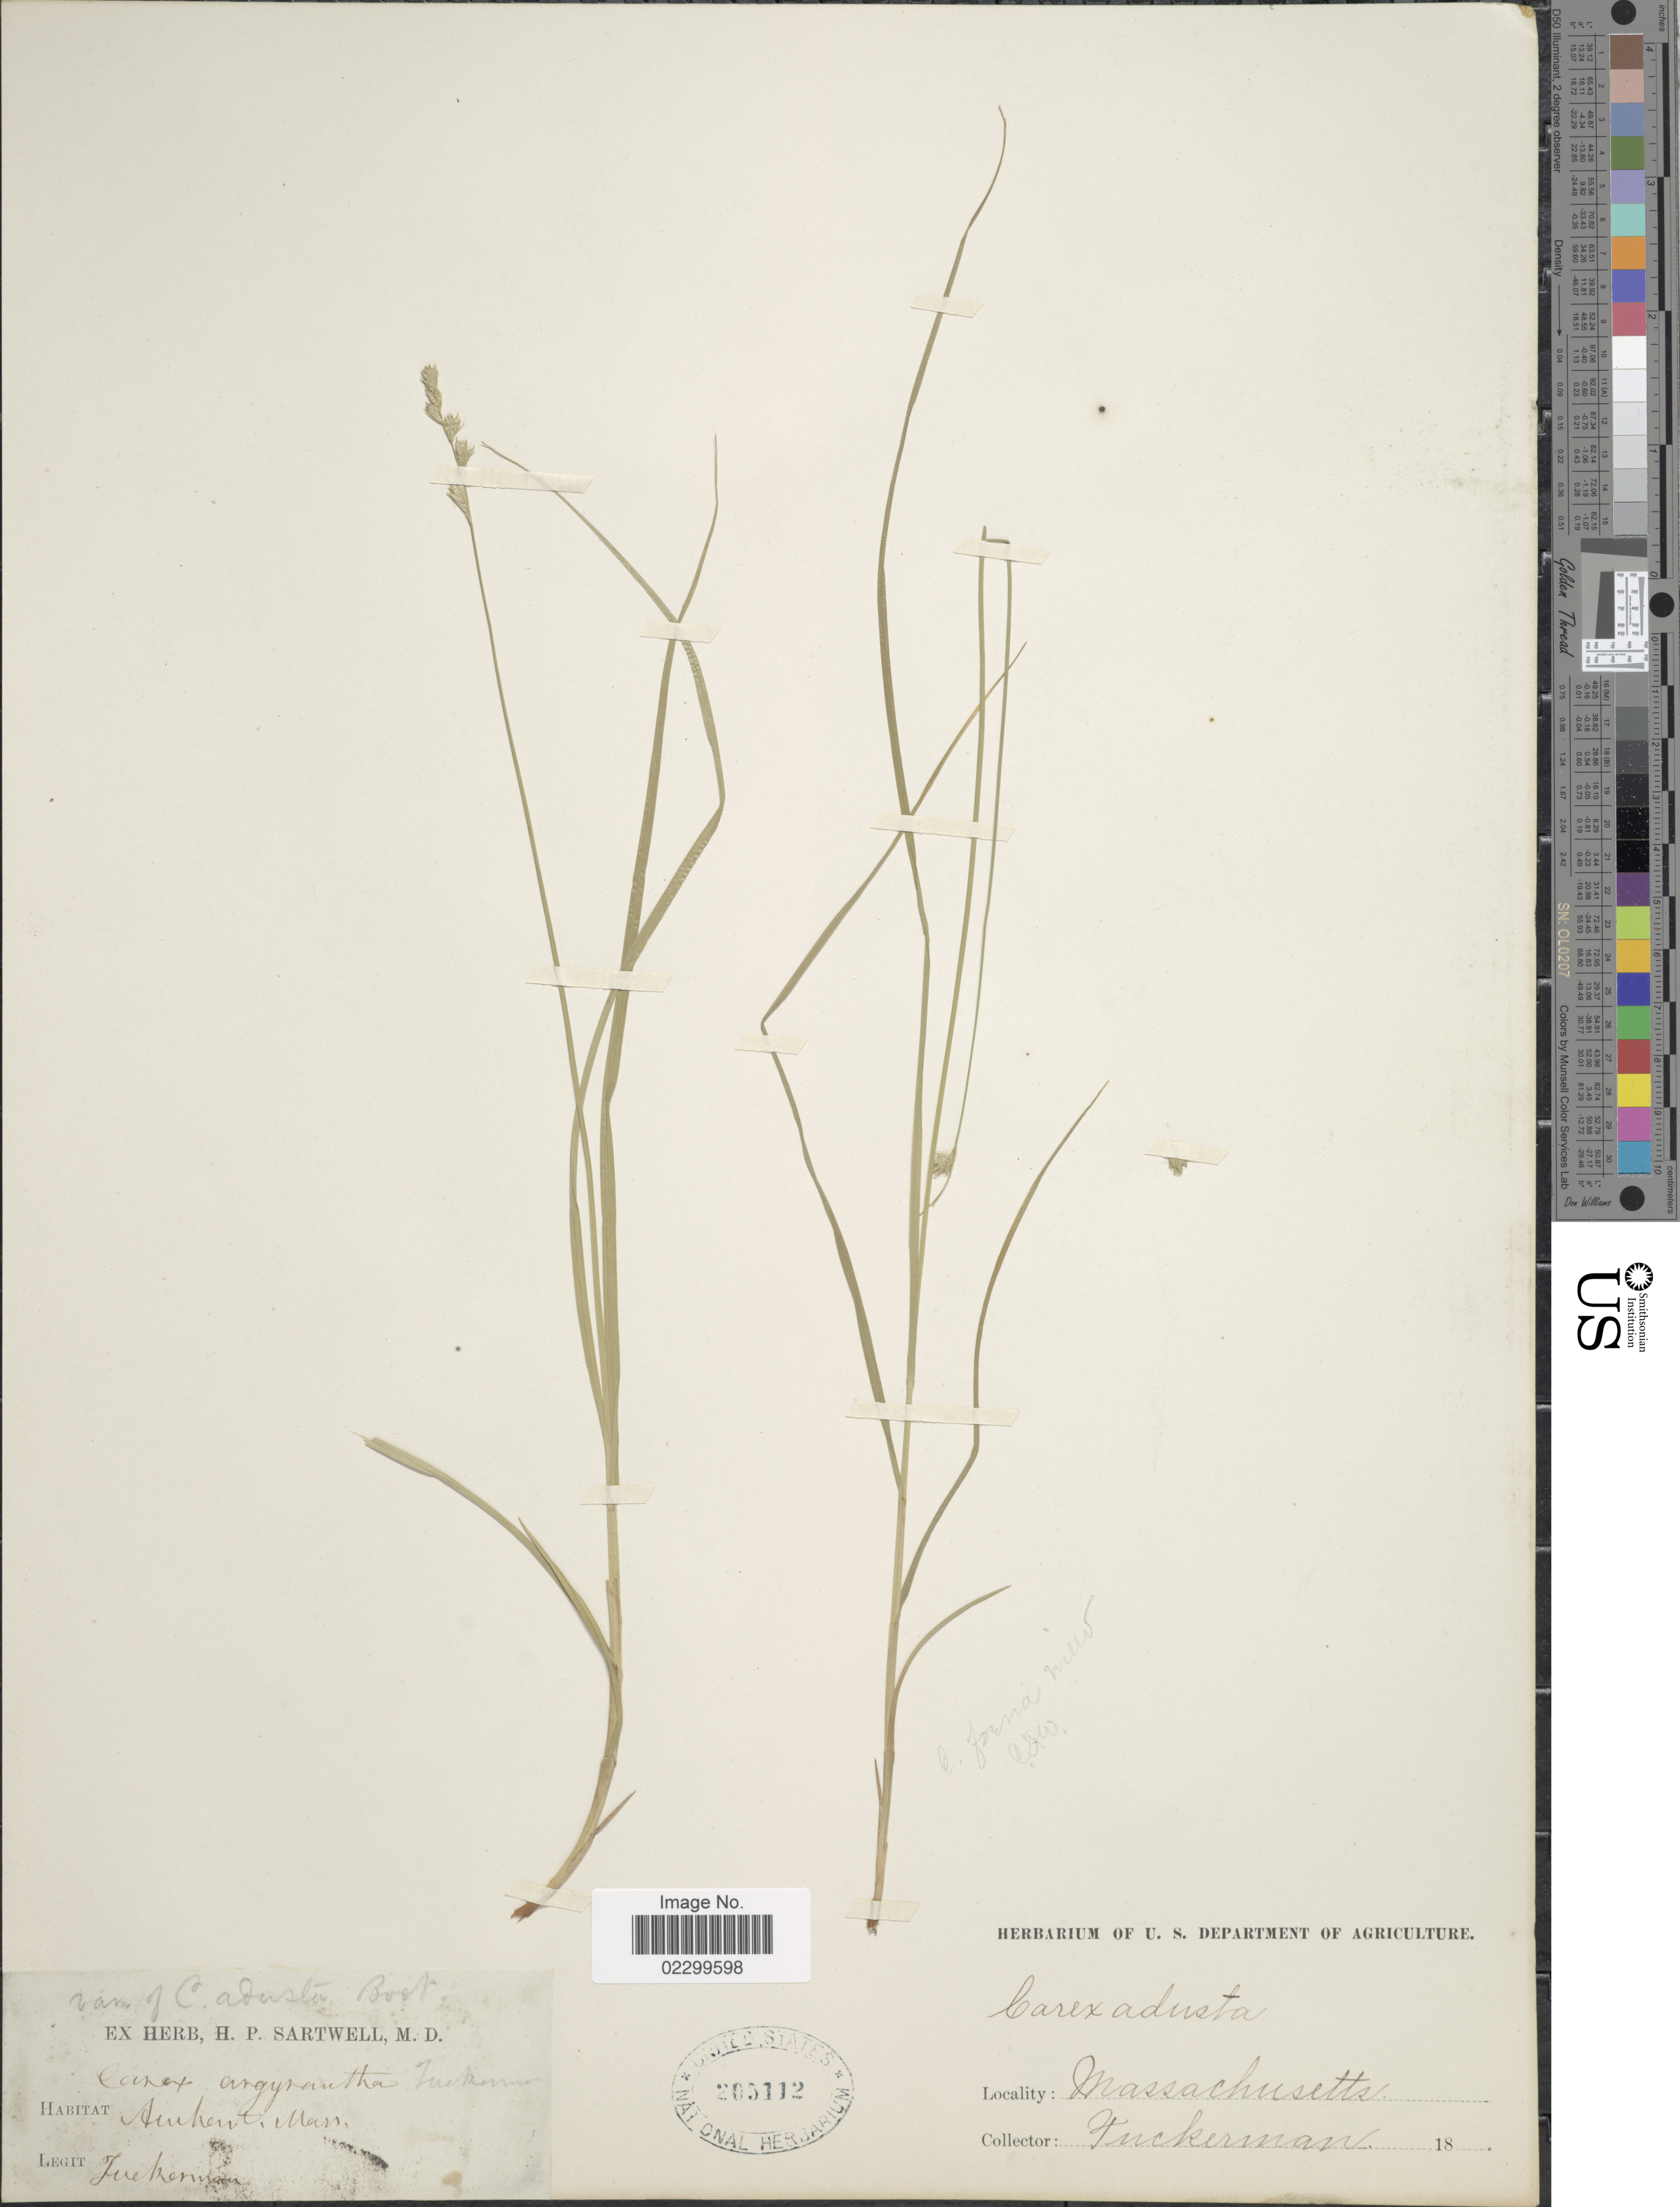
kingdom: Plantae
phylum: Tracheophyta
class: Liliopsida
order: Poales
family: Cyperaceae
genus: Carex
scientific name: Carex foenea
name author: Willd.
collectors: -- Tuckerman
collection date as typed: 18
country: United States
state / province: Massachusetts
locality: Amherst.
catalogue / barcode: US 205112